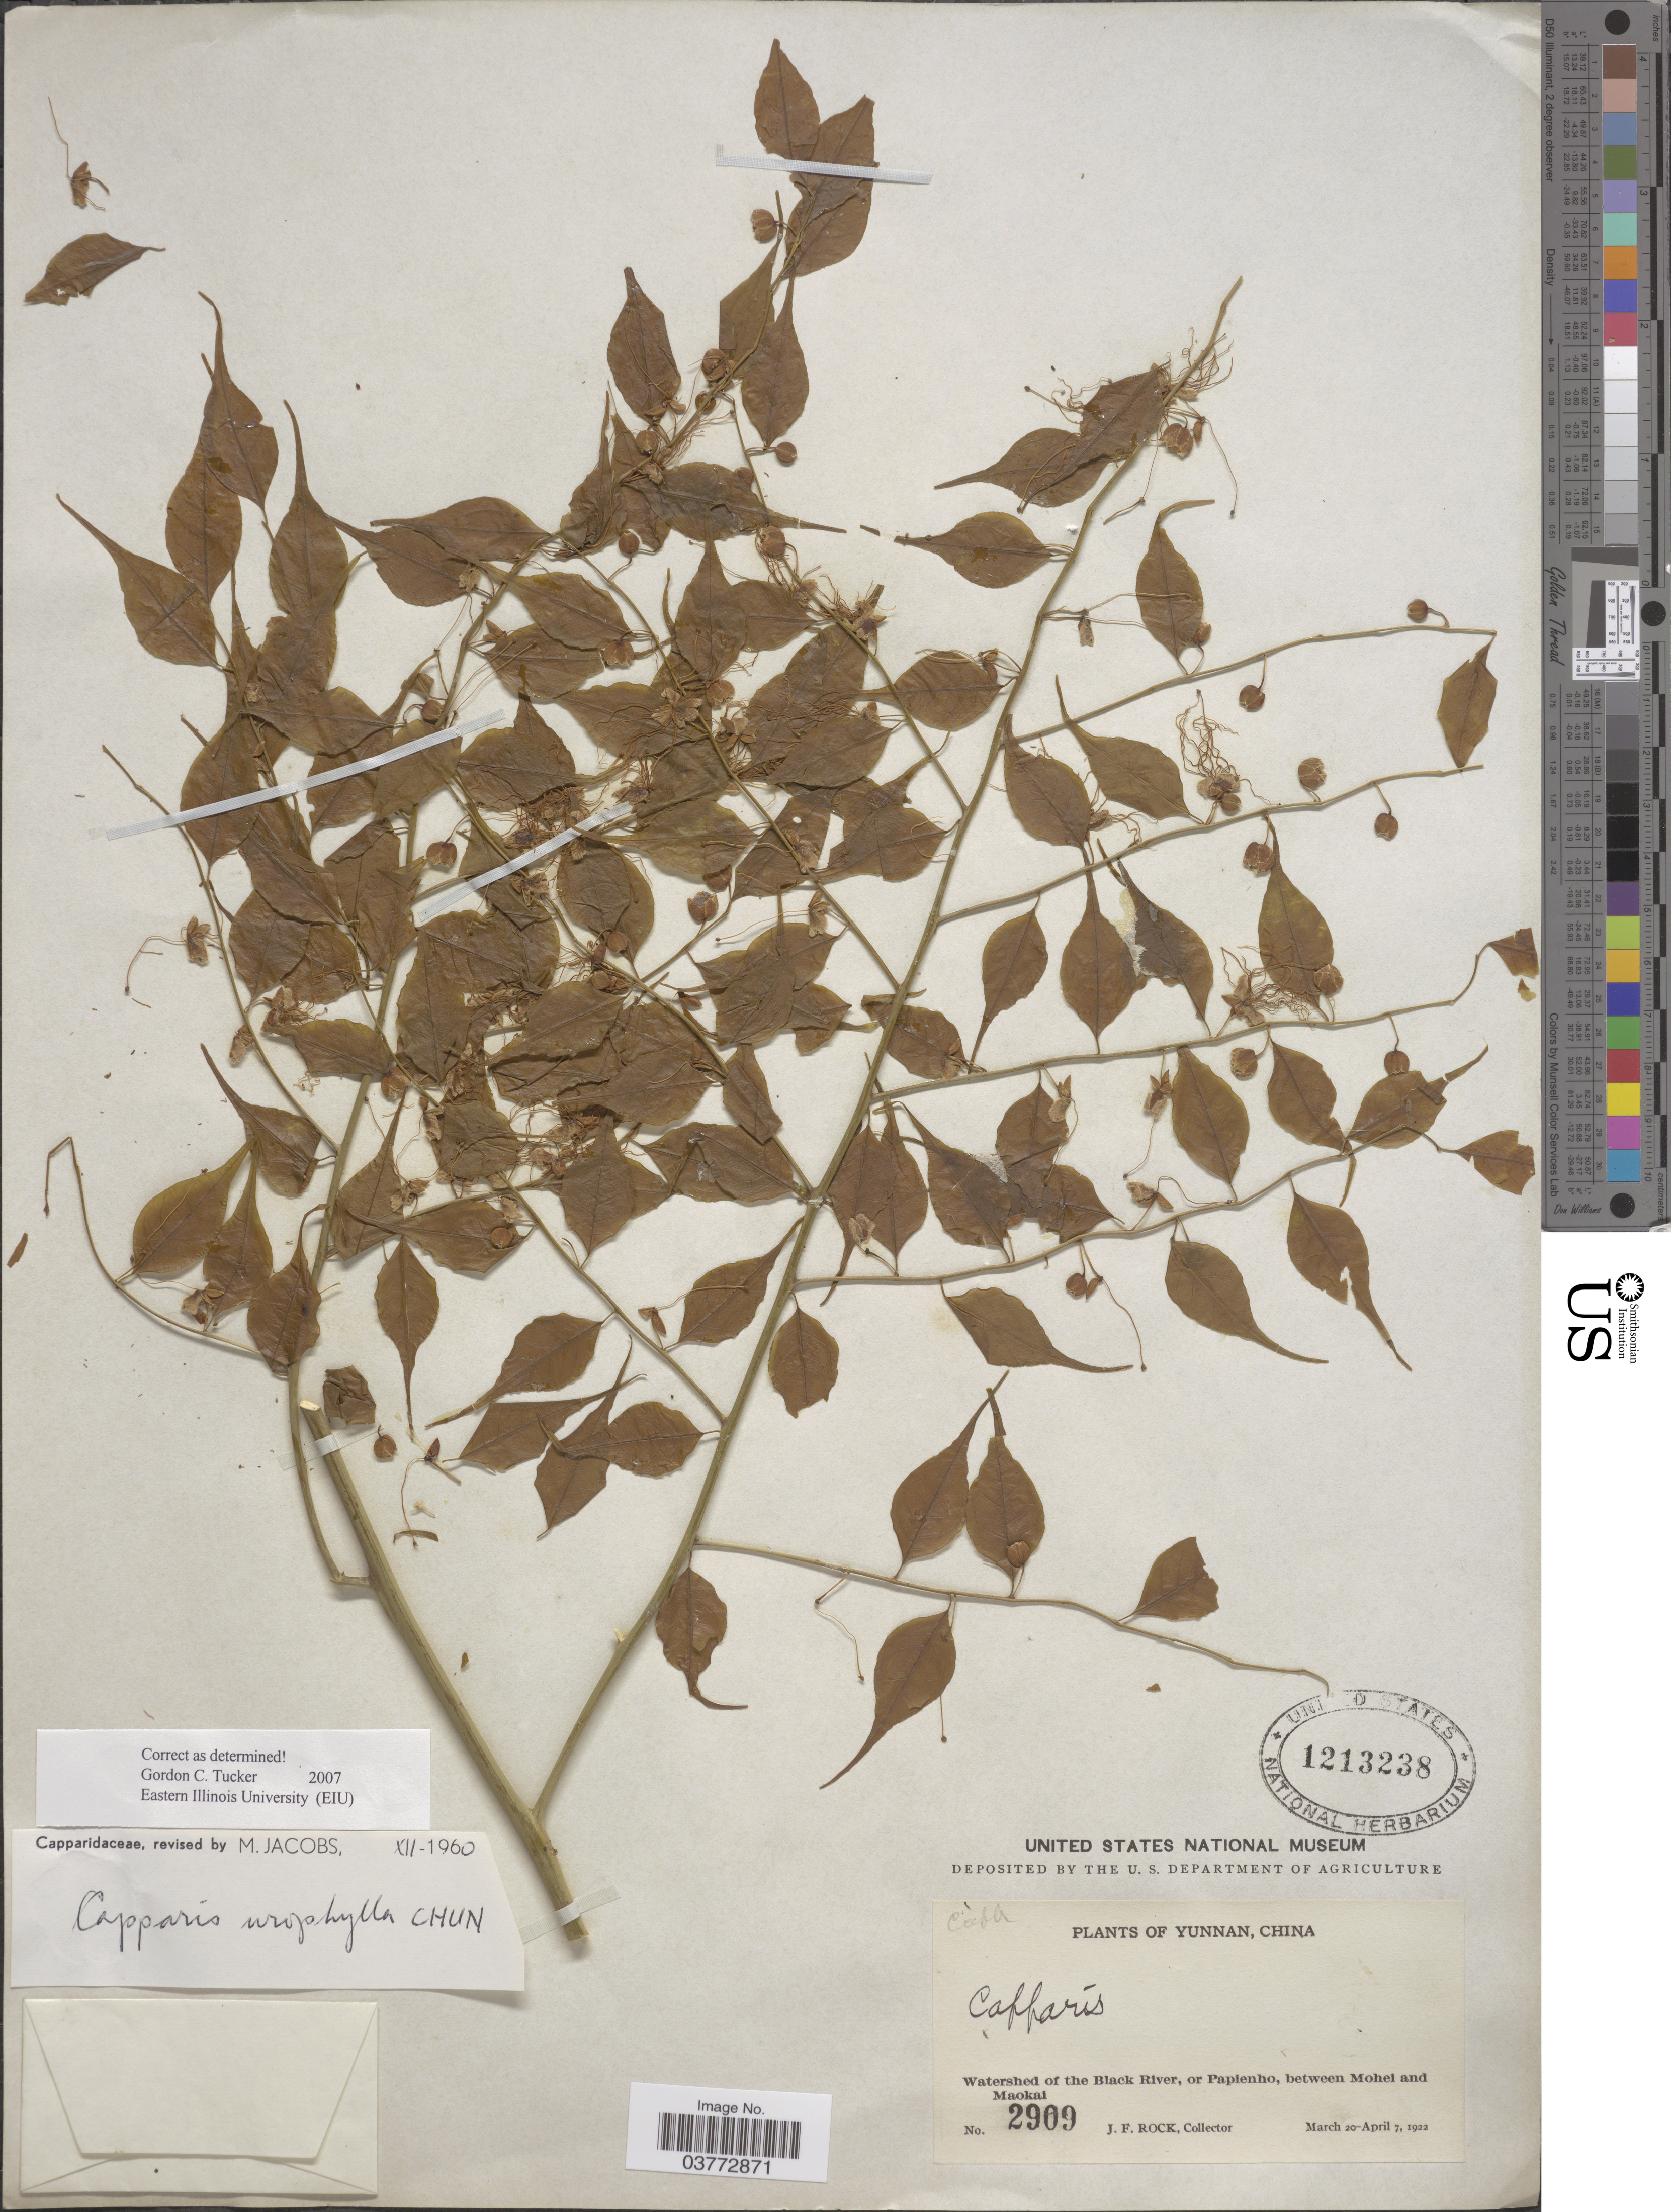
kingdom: Plantae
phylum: Tracheophyta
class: Magnoliopsida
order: Brassicales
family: Capparaceae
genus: Capparis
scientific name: Capparis urophylla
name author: F. Chun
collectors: J. Rock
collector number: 2909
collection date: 1922-03-20/1922-04-07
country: China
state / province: Yunnan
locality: Watershed of the Black River, or Papienho, between Mohei and Maokai.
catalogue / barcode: US 1213238